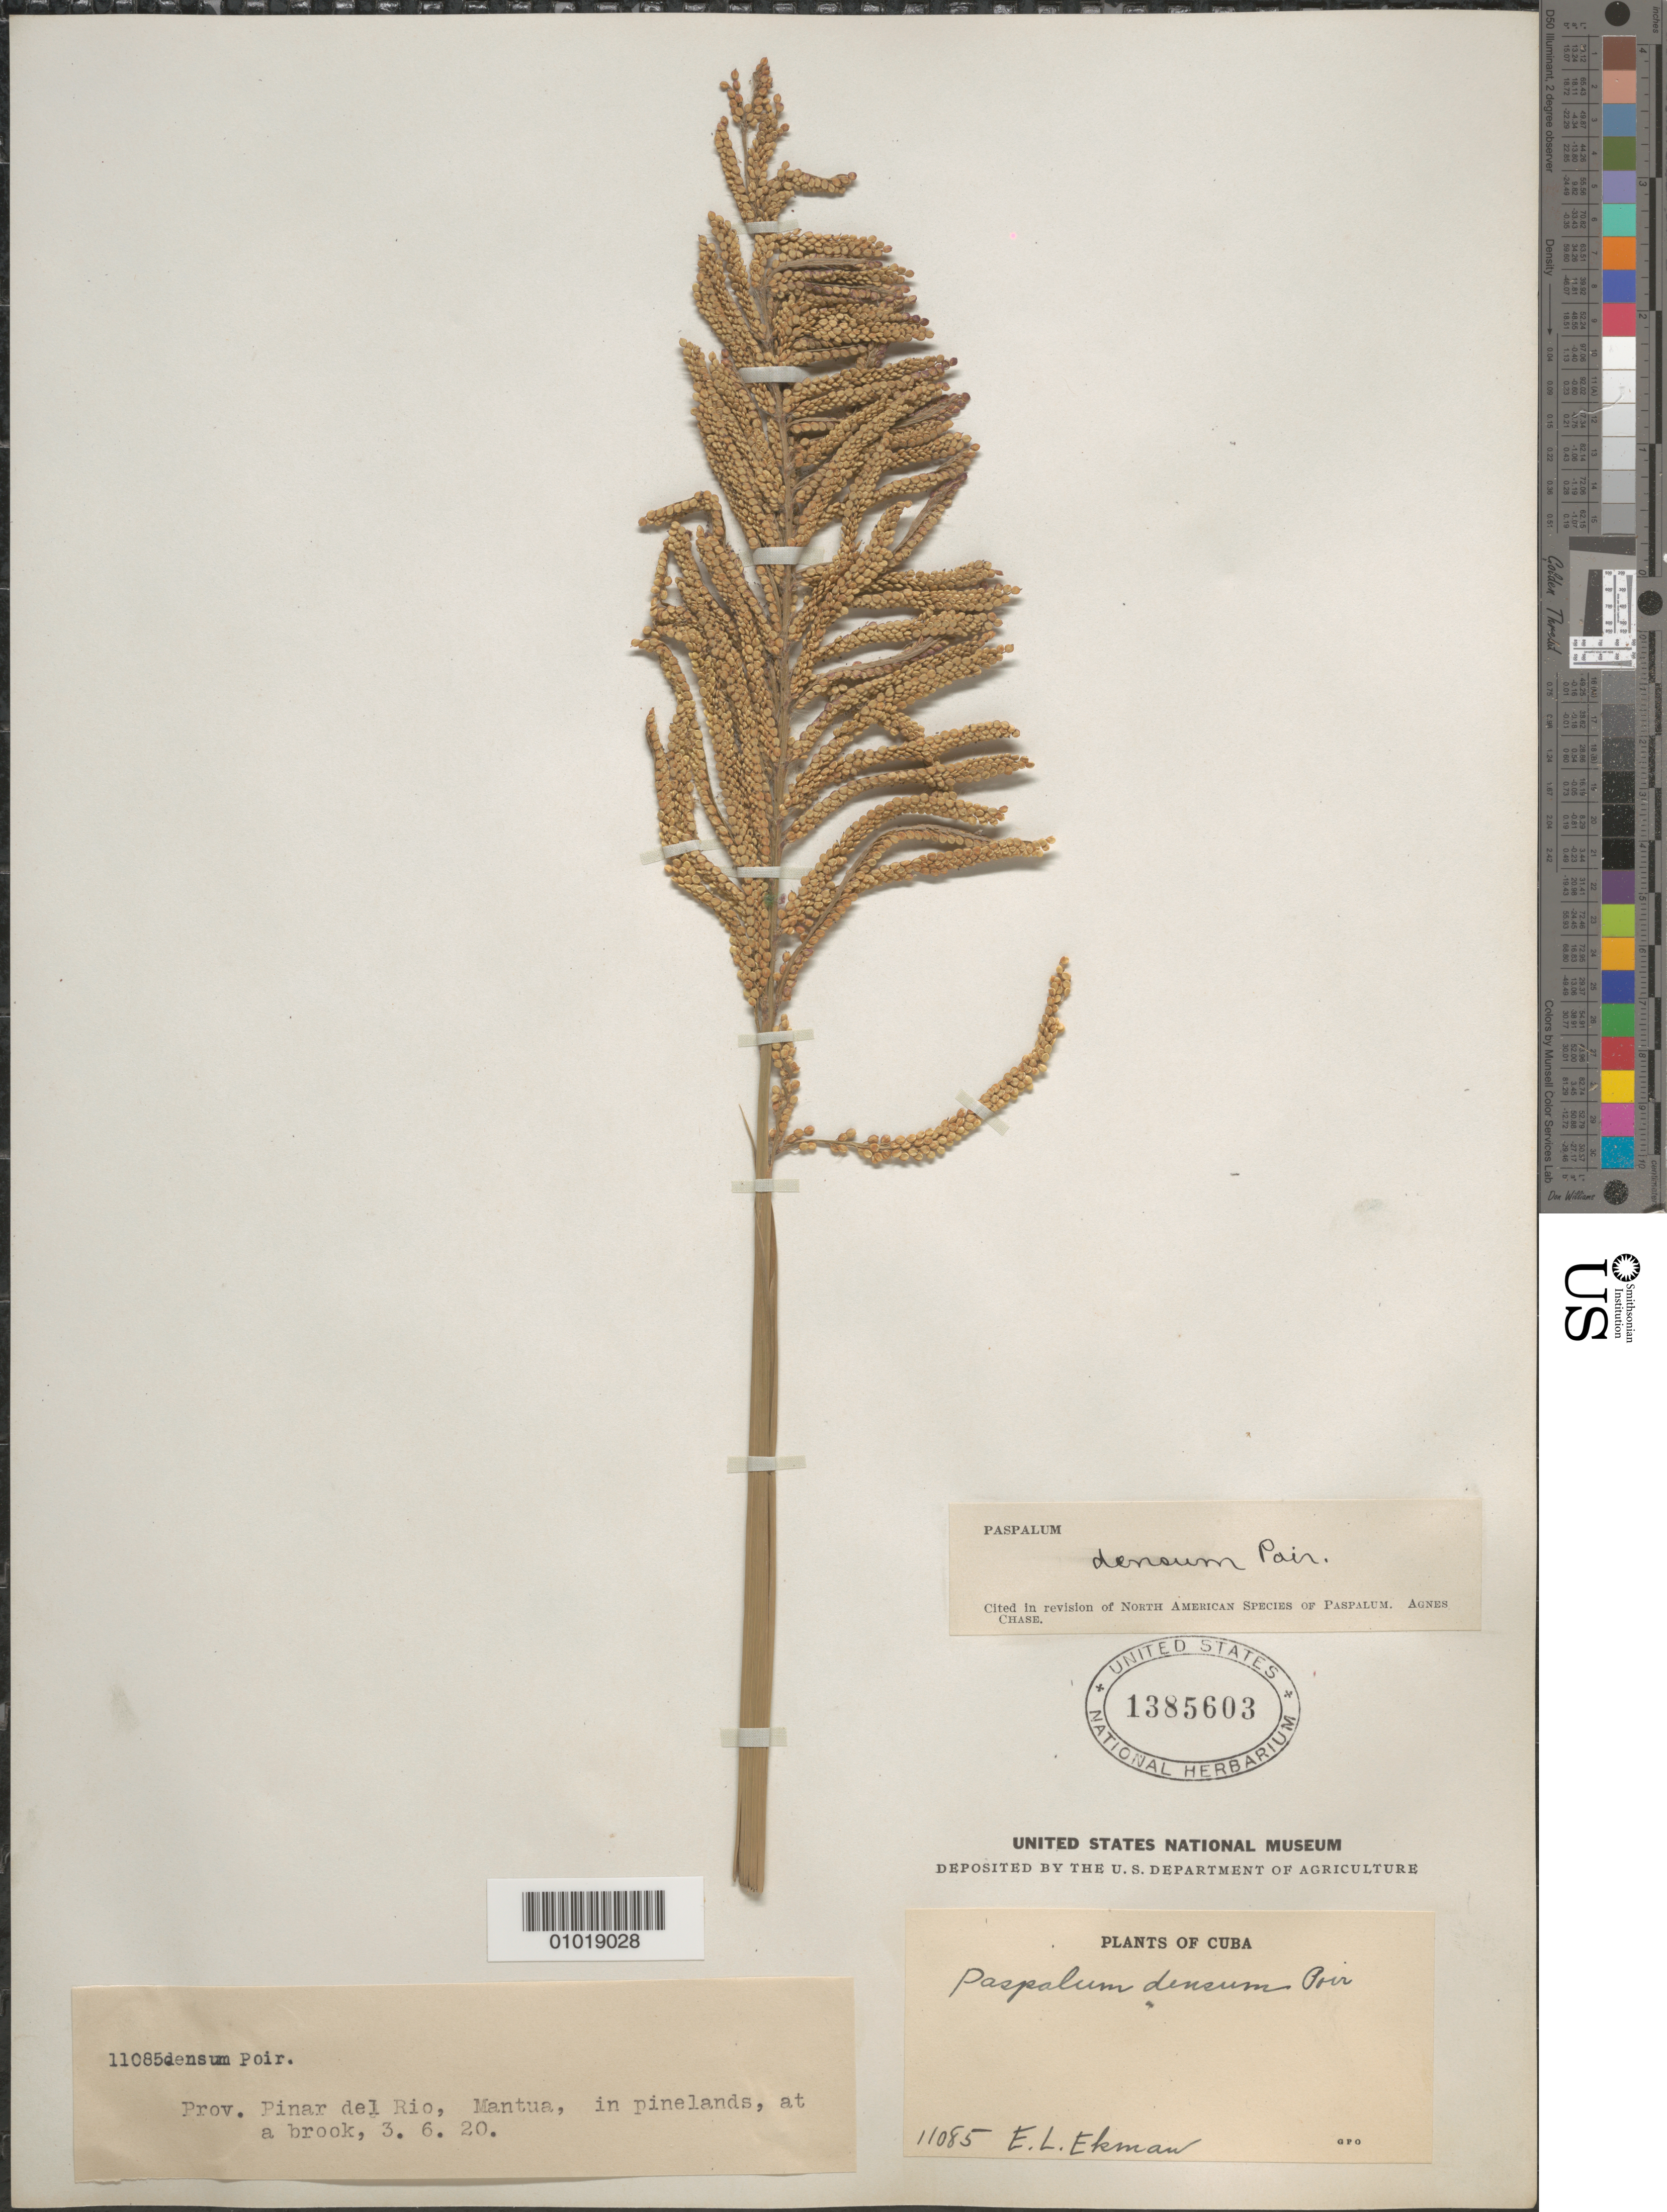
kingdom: Plantae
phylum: Tracheophyta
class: Liliopsida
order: Poales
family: Poaceae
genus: Paspalum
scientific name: Paspalum densum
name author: Poir.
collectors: E. L. Ekman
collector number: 11085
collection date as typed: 03 Jun 1920 or 06 Mar 1920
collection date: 1920-03-06 or 1920-06-03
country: Cuba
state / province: Pinar del Rio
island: Cuba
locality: Mantua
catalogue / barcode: US 1385603